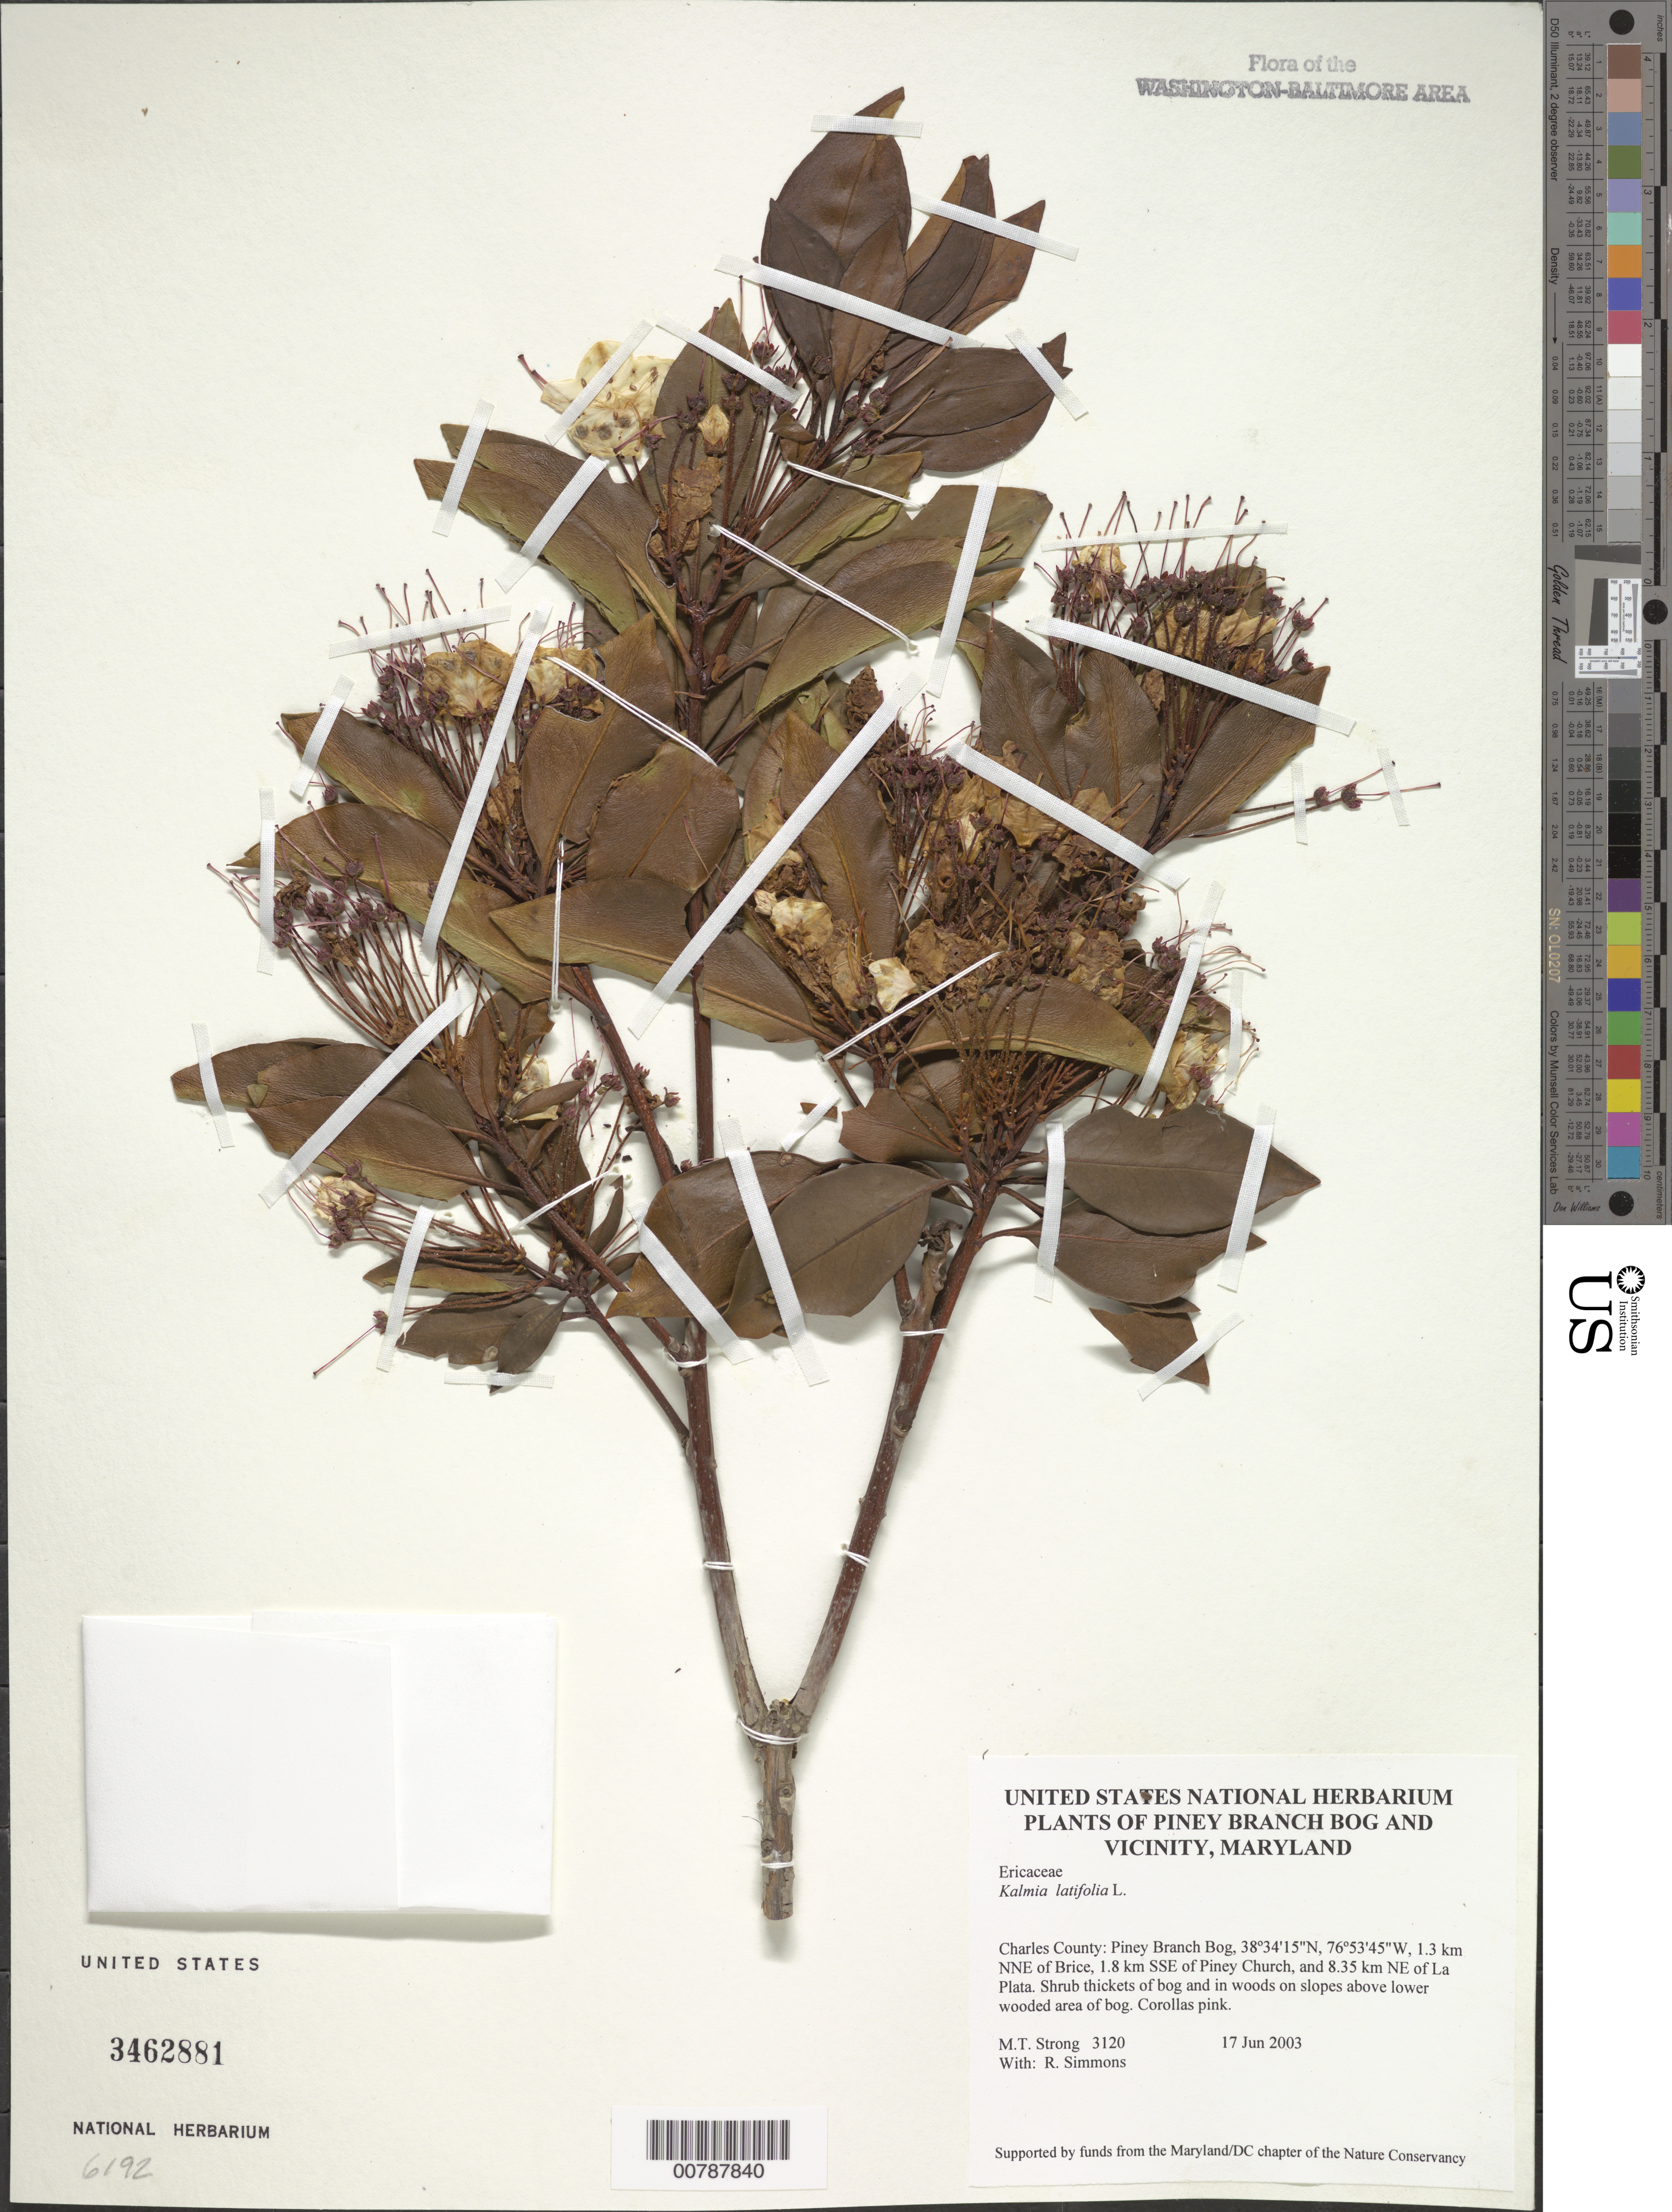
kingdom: Plantae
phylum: Tracheophyta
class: Magnoliopsida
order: Ericales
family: Ericaceae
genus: Kalmia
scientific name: Kalmia latifolia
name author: L.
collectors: M. T. Strong & R. H. Simmons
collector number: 3120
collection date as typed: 17 Jun 2003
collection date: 2003-06-17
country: United States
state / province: Maryland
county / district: Charles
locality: Piney Branch Bog, 1.3 km NNE of Brice, 1.8 km SSE of Piney Church, and 8.35 km NE of La Plata.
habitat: Shrub thickets of bog and in wood on slopes above lower wooded area of bog.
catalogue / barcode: US 3462881